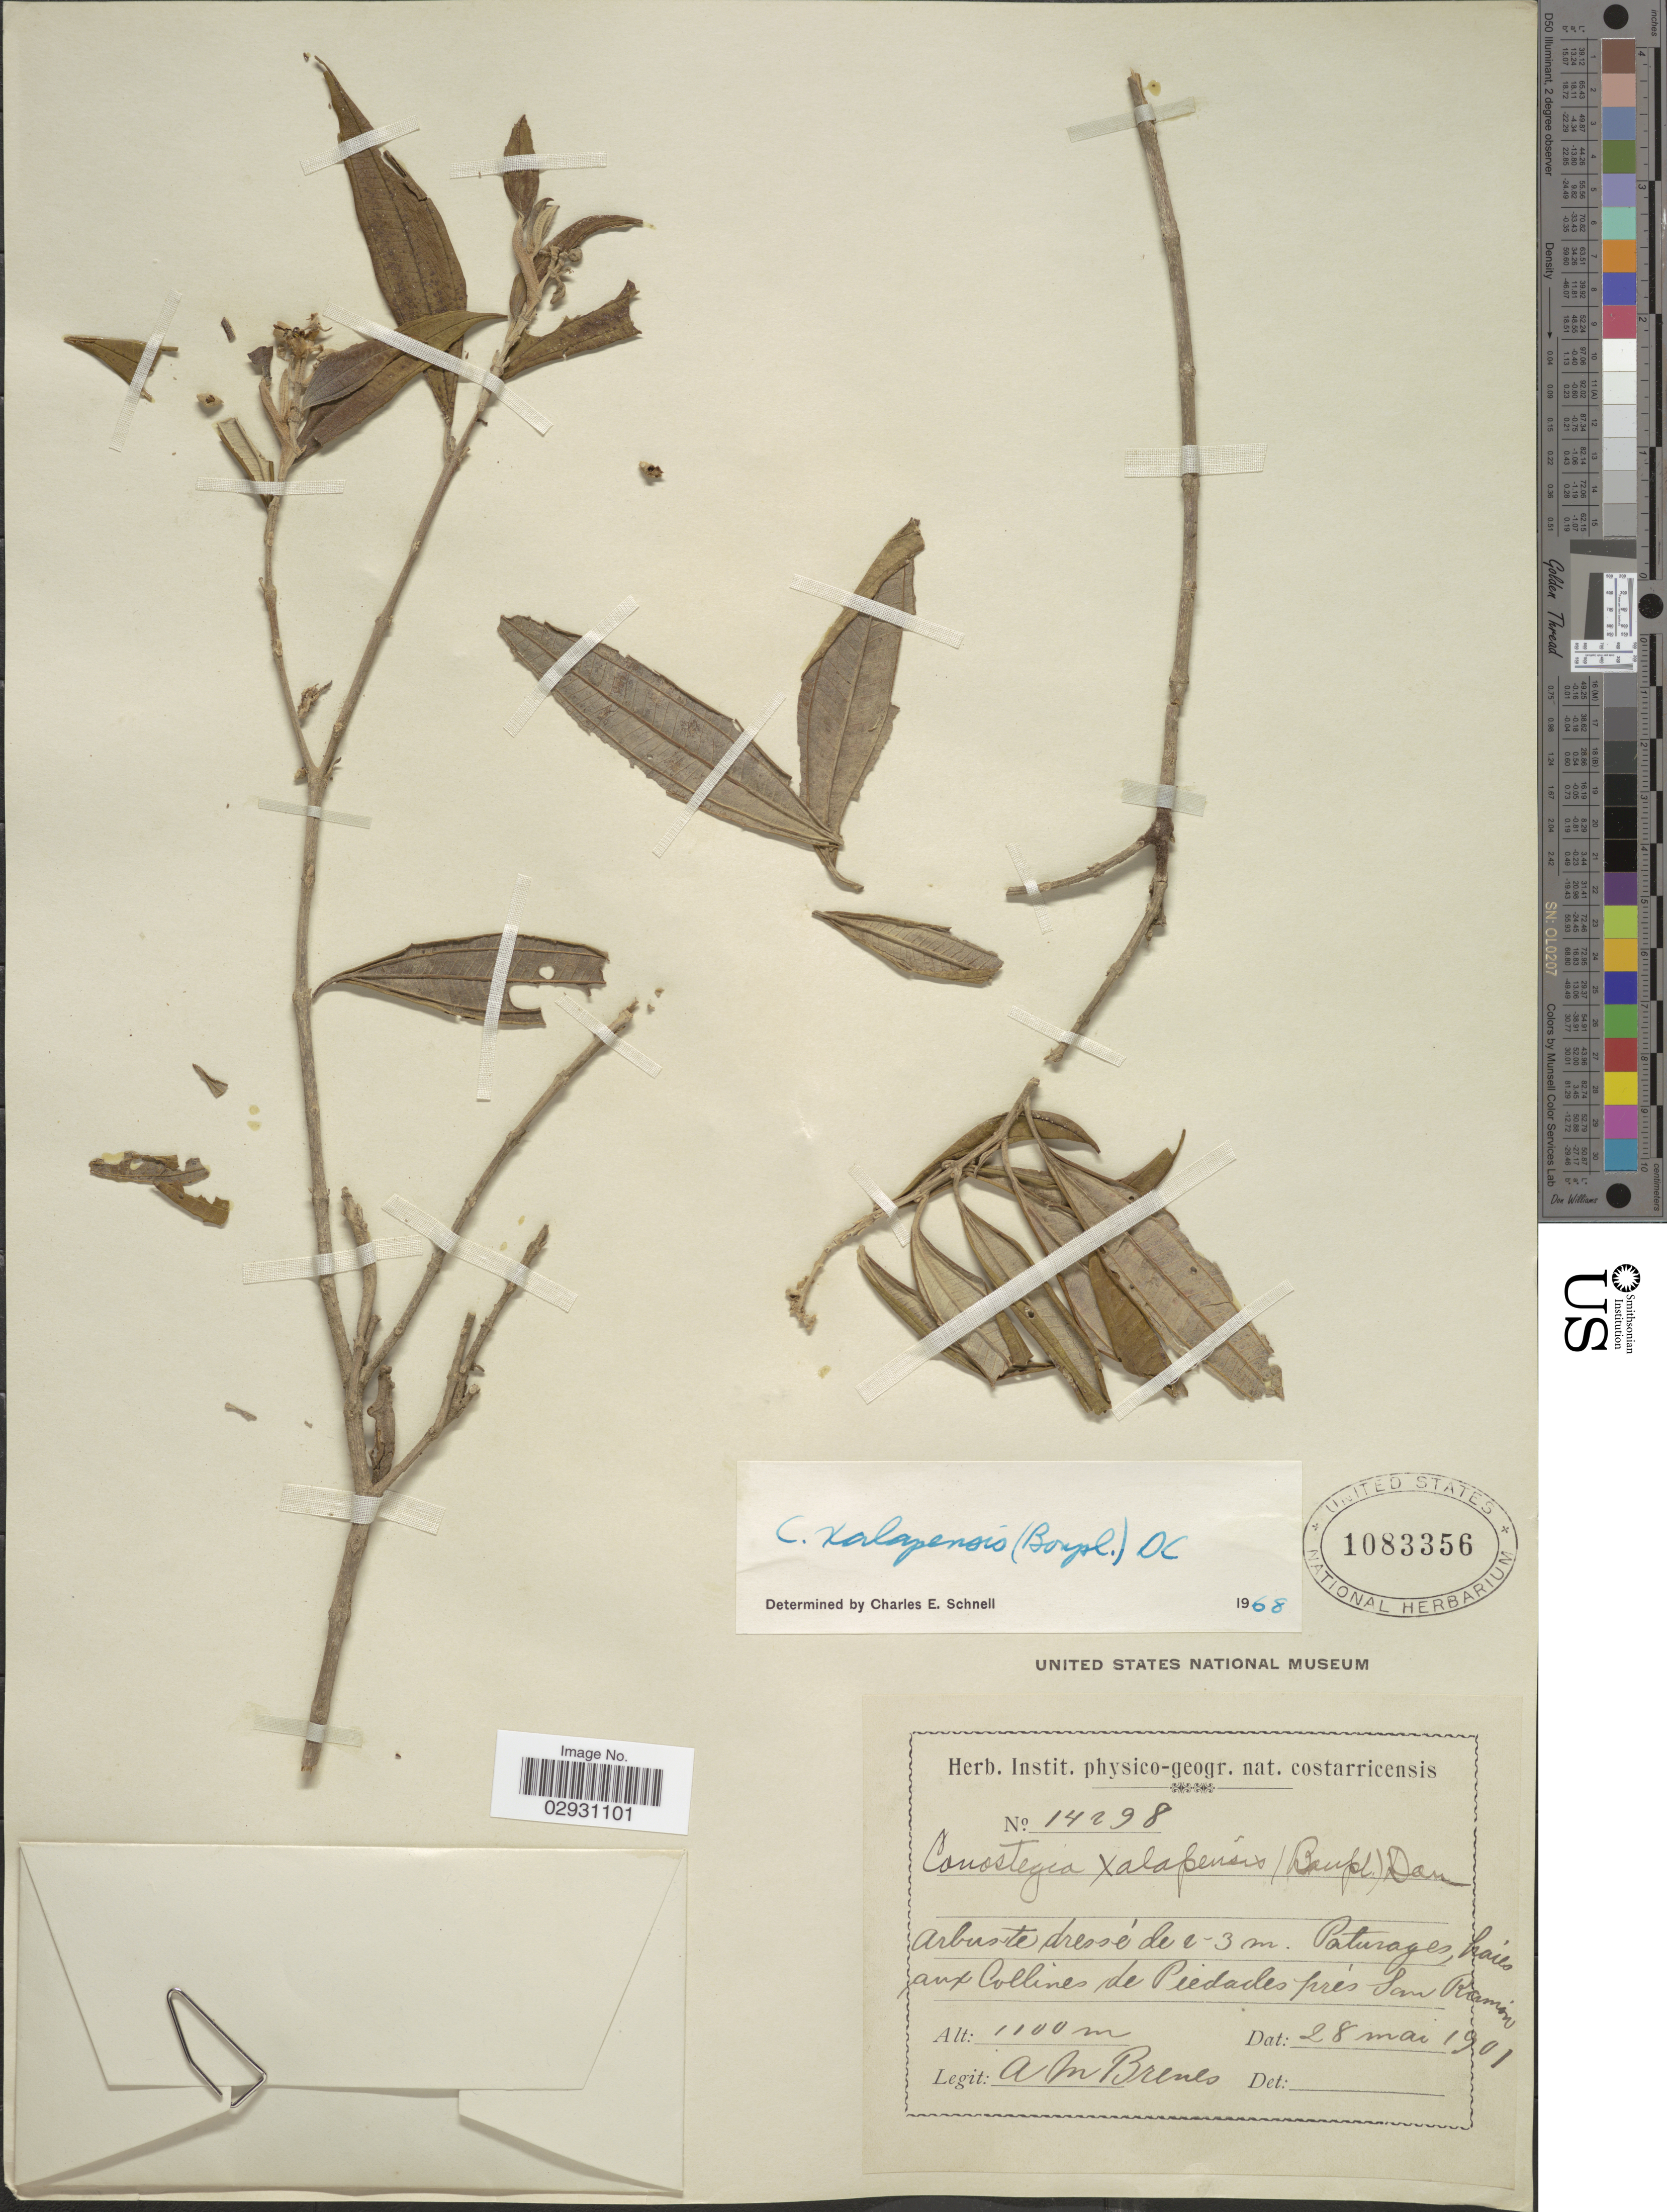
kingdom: Plantae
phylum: Tracheophyta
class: Magnoliopsida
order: Myrtales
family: Melastomataceae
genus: Conostegia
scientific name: Conostegia quadrangularis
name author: Schltdl. ex Steud.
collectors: A. Brenes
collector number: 14298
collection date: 1901-05-28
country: Costa Rica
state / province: Alajuela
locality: Haies aux Collines de Piedades près San Ramón.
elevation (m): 1100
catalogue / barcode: US 1083356